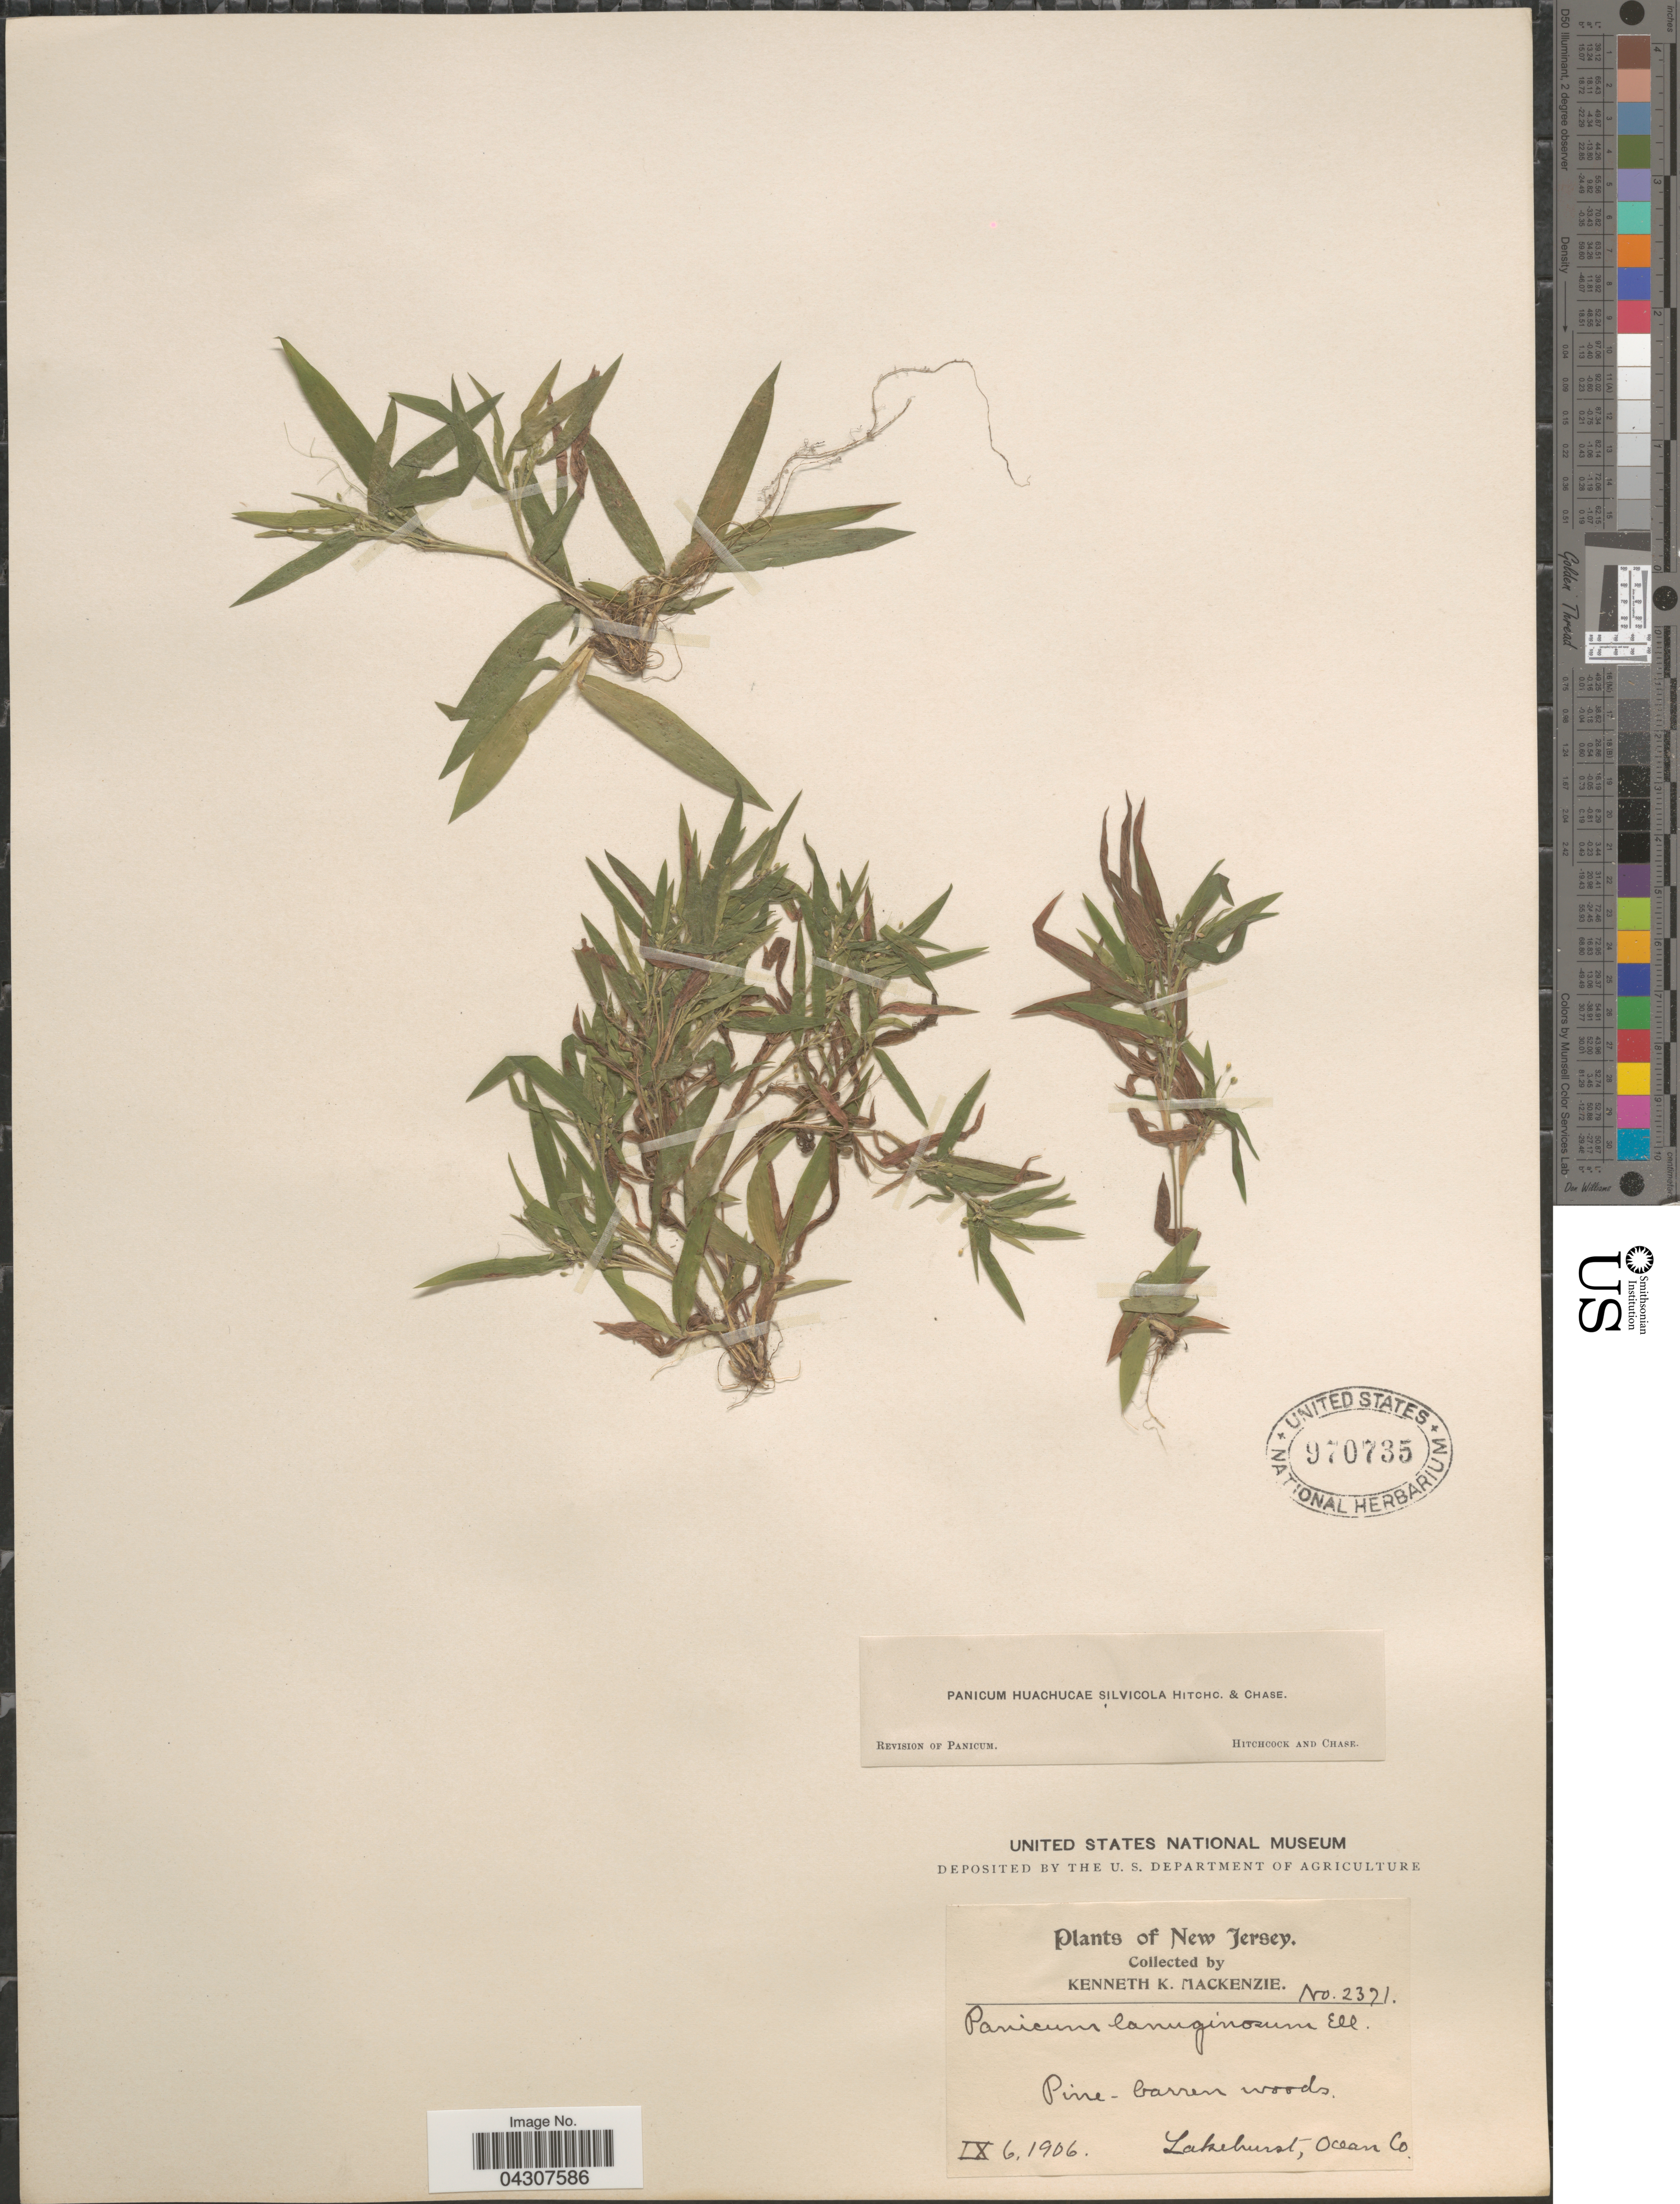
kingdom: Plantae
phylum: Tracheophyta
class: Liliopsida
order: Poales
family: Poaceae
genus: Dichanthelium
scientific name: Dichanthelium acuminatum var. acuminatum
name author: (Sw.) Gould & C.A. Clark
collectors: K. K. Mackenzie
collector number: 2371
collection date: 1906-09-06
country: United States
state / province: New Jersey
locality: Pine - barren woods. Lakehurst, Ocean Co.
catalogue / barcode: US 970735